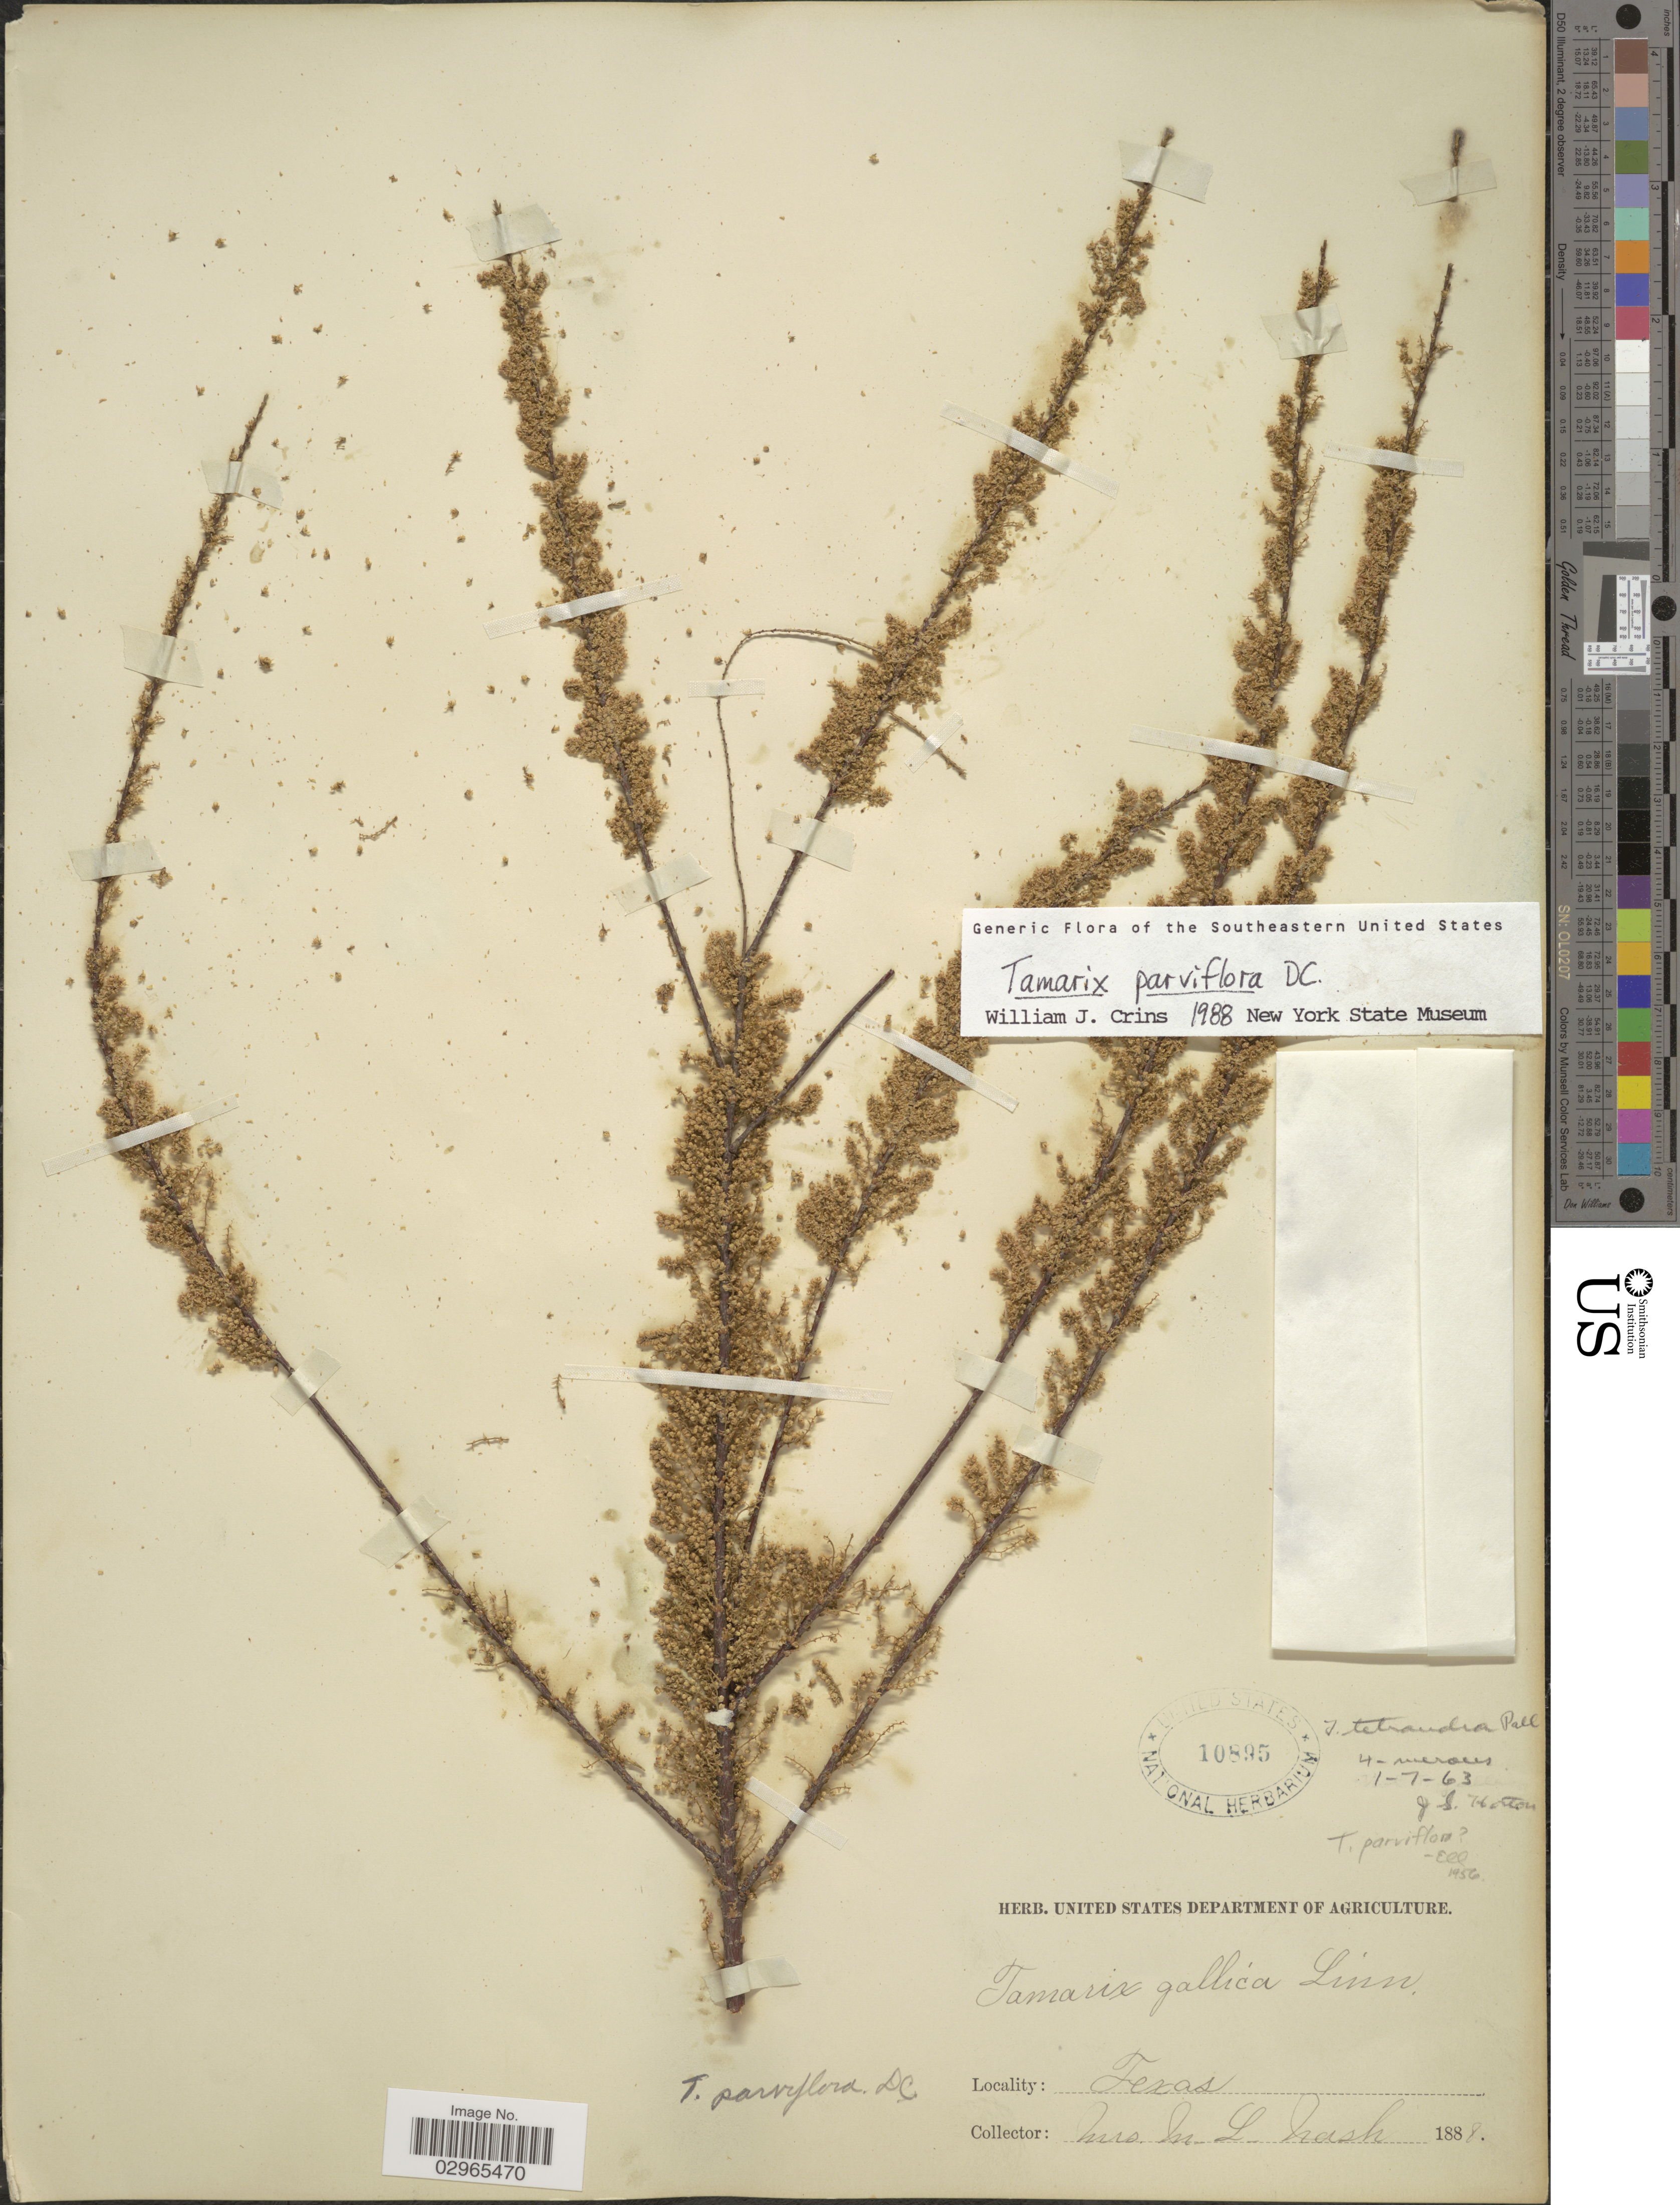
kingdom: Plantae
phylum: Tracheophyta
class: Magnoliopsida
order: Caryophyllales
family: Tamaricaceae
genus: Tamarix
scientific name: Tamarix parviflora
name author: DC.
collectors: M. L. Nash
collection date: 1888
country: United States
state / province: Texas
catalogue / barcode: US 10895